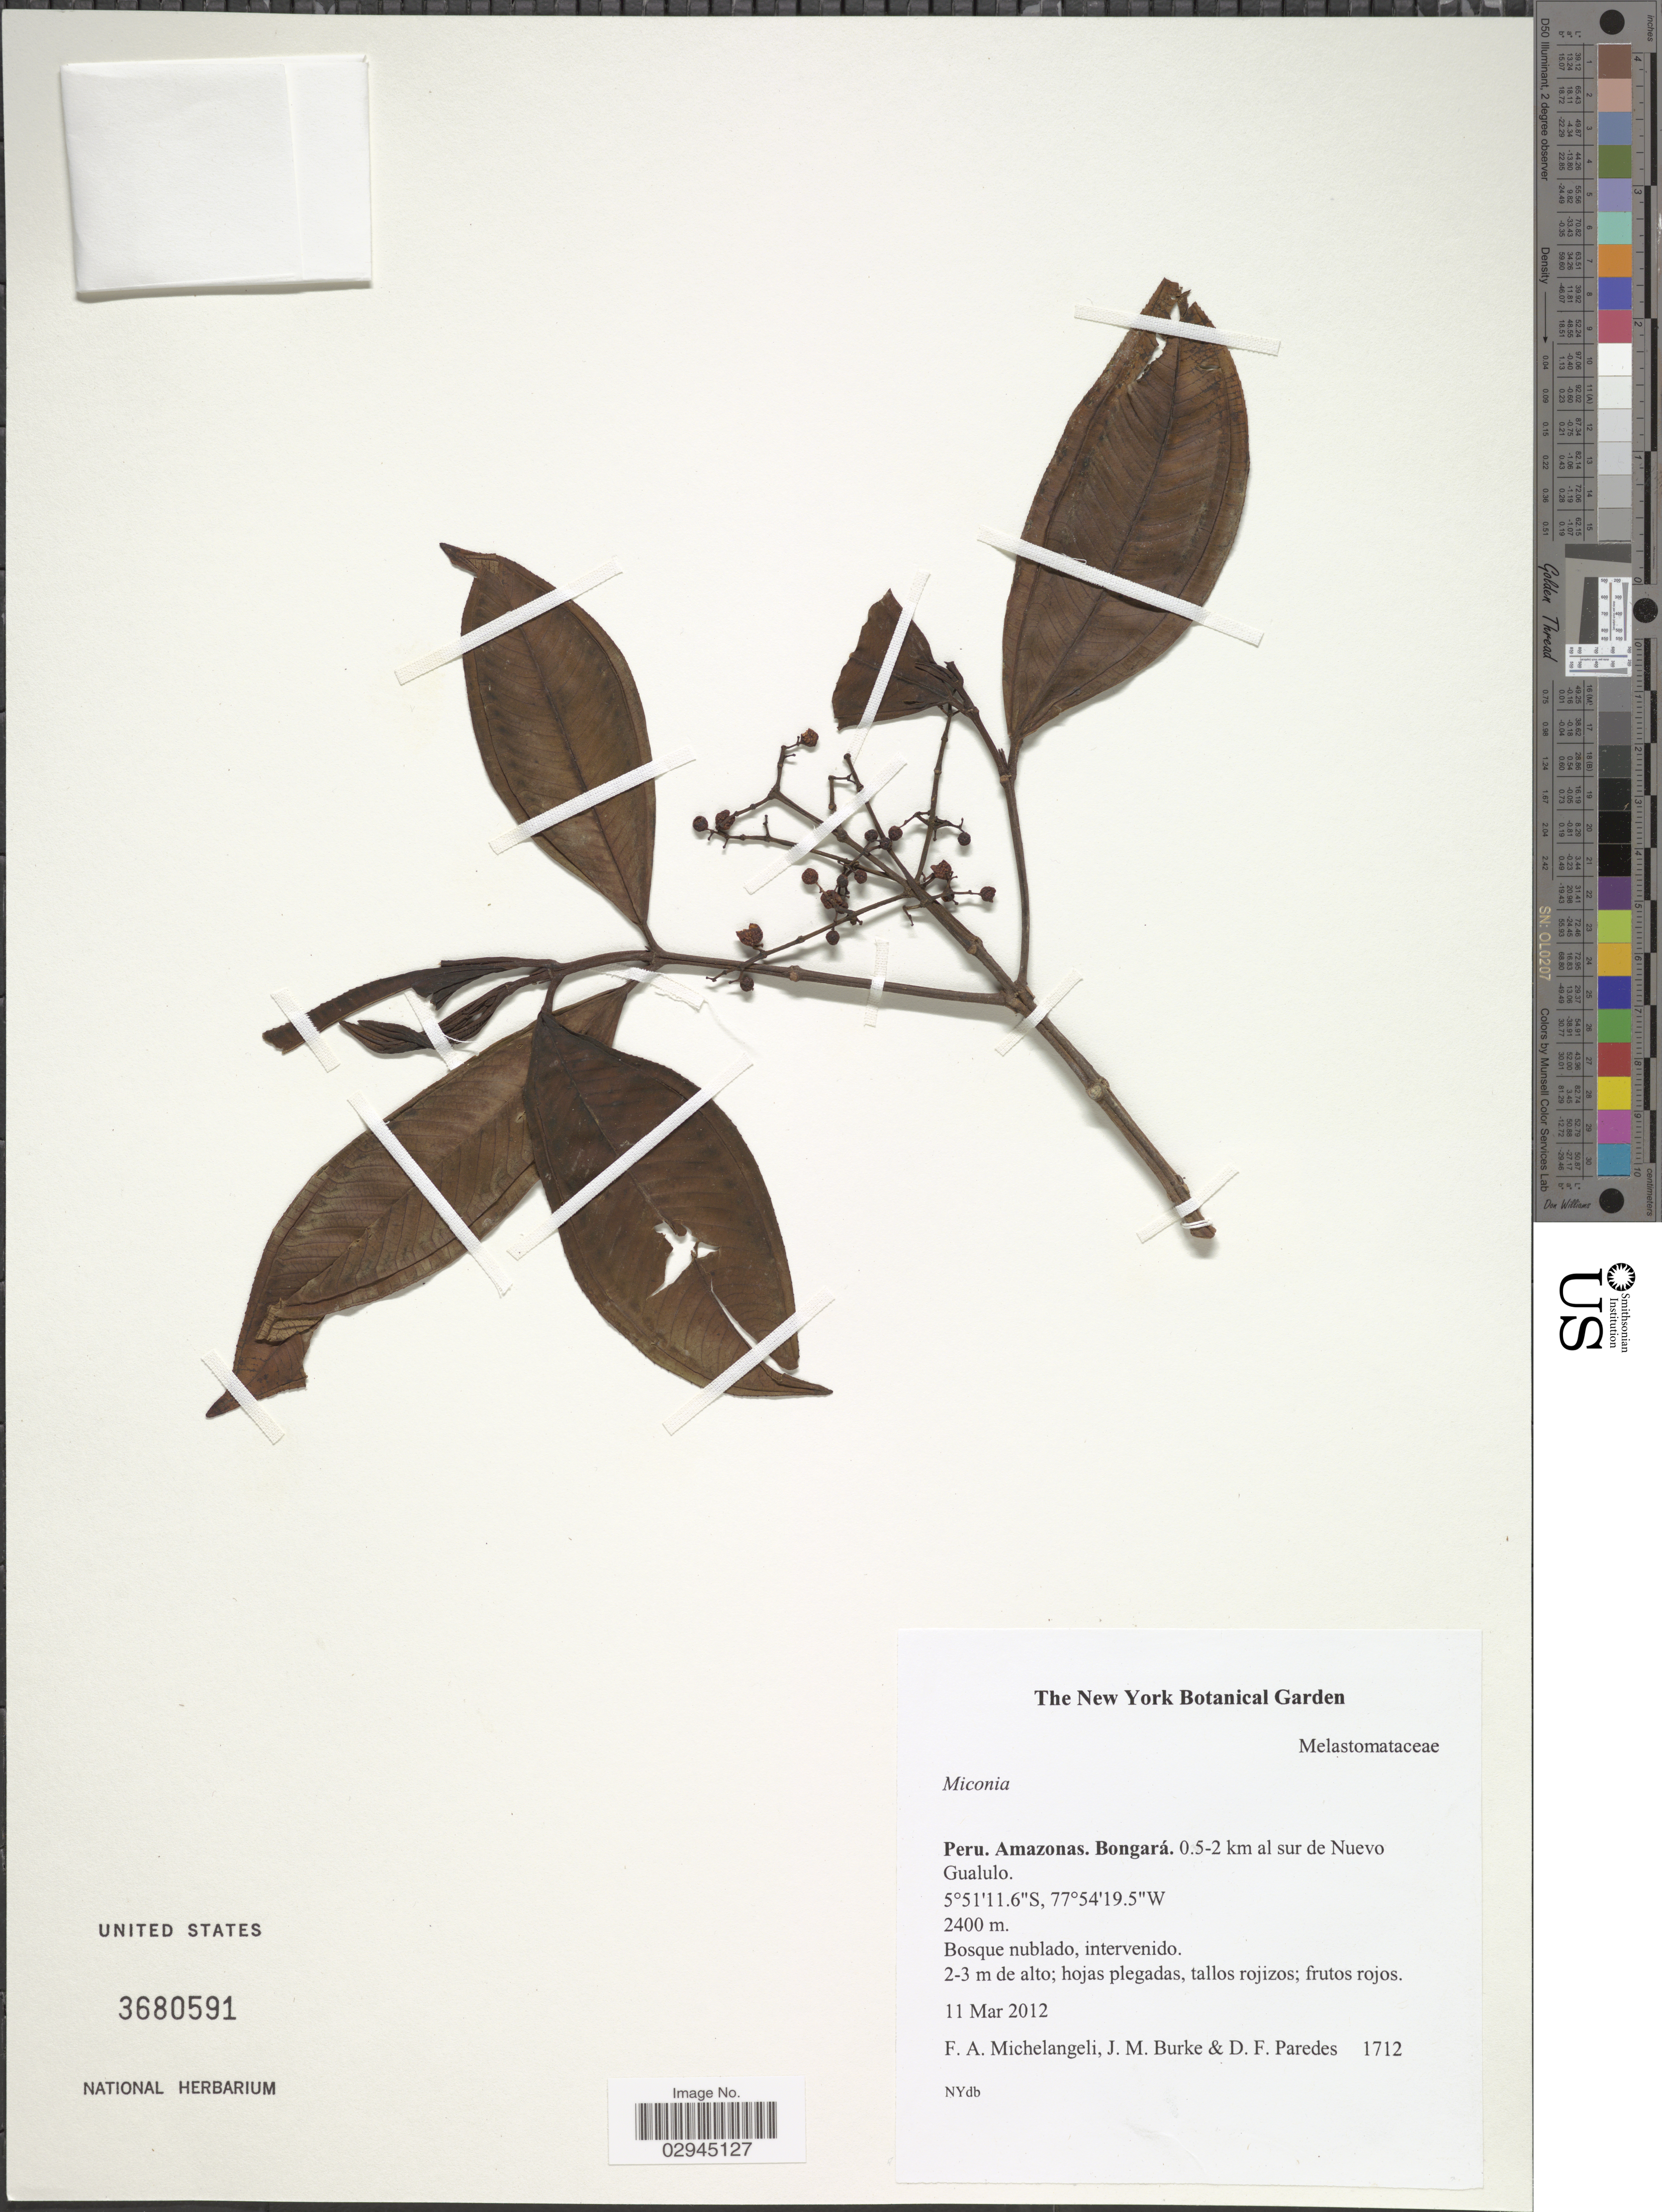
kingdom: Plantae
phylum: Tracheophyta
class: Magnoliopsida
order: Myrtales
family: Melastomataceae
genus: Miconia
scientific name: Miconia sp.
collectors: F. A. Michelangeli, Jac. M. Burke & D. Paredes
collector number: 1712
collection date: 2012-03-11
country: Peru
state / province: Amazonas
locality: Bongará. 0.5-2 km al sur de Nuevo Gualulo.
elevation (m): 2400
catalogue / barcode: US 3680591